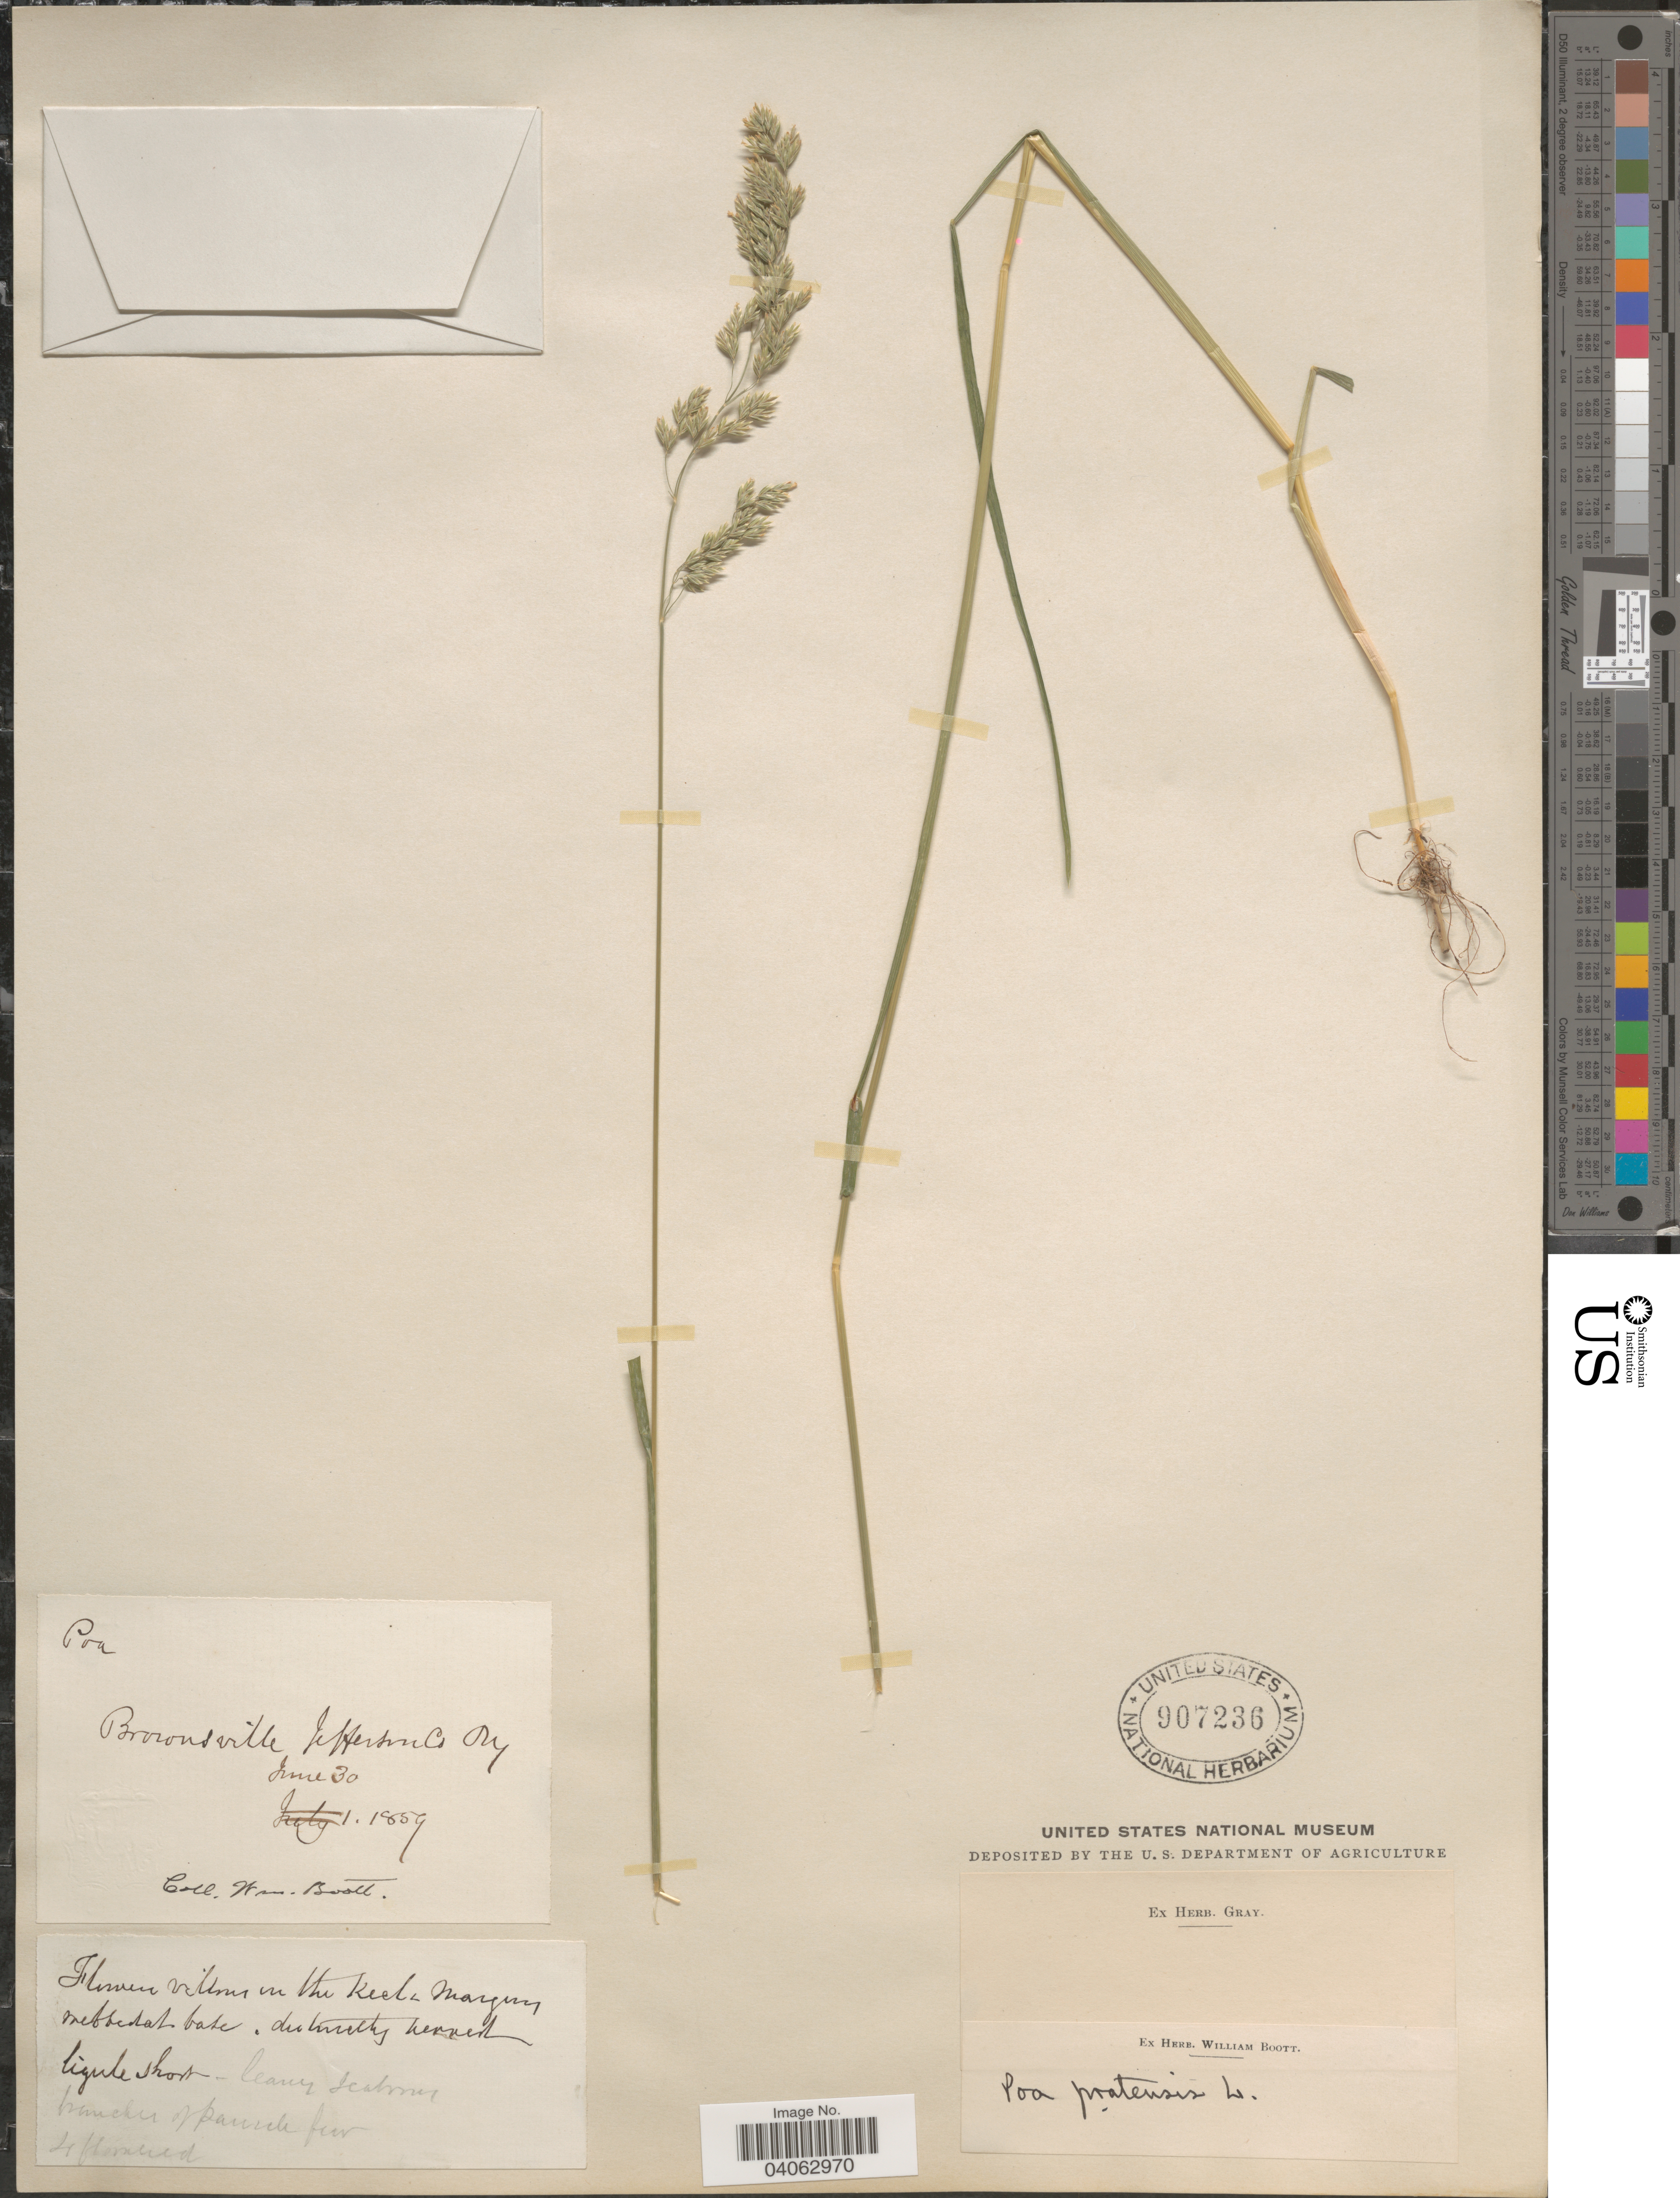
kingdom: Plantae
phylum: Tracheophyta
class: Liliopsida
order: Poales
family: Poaceae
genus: Poa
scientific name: Poa pratensis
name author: L.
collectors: W. Boott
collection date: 1859-06-30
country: United States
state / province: New York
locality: Brownsville, Jefferson Co.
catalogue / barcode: US 907236